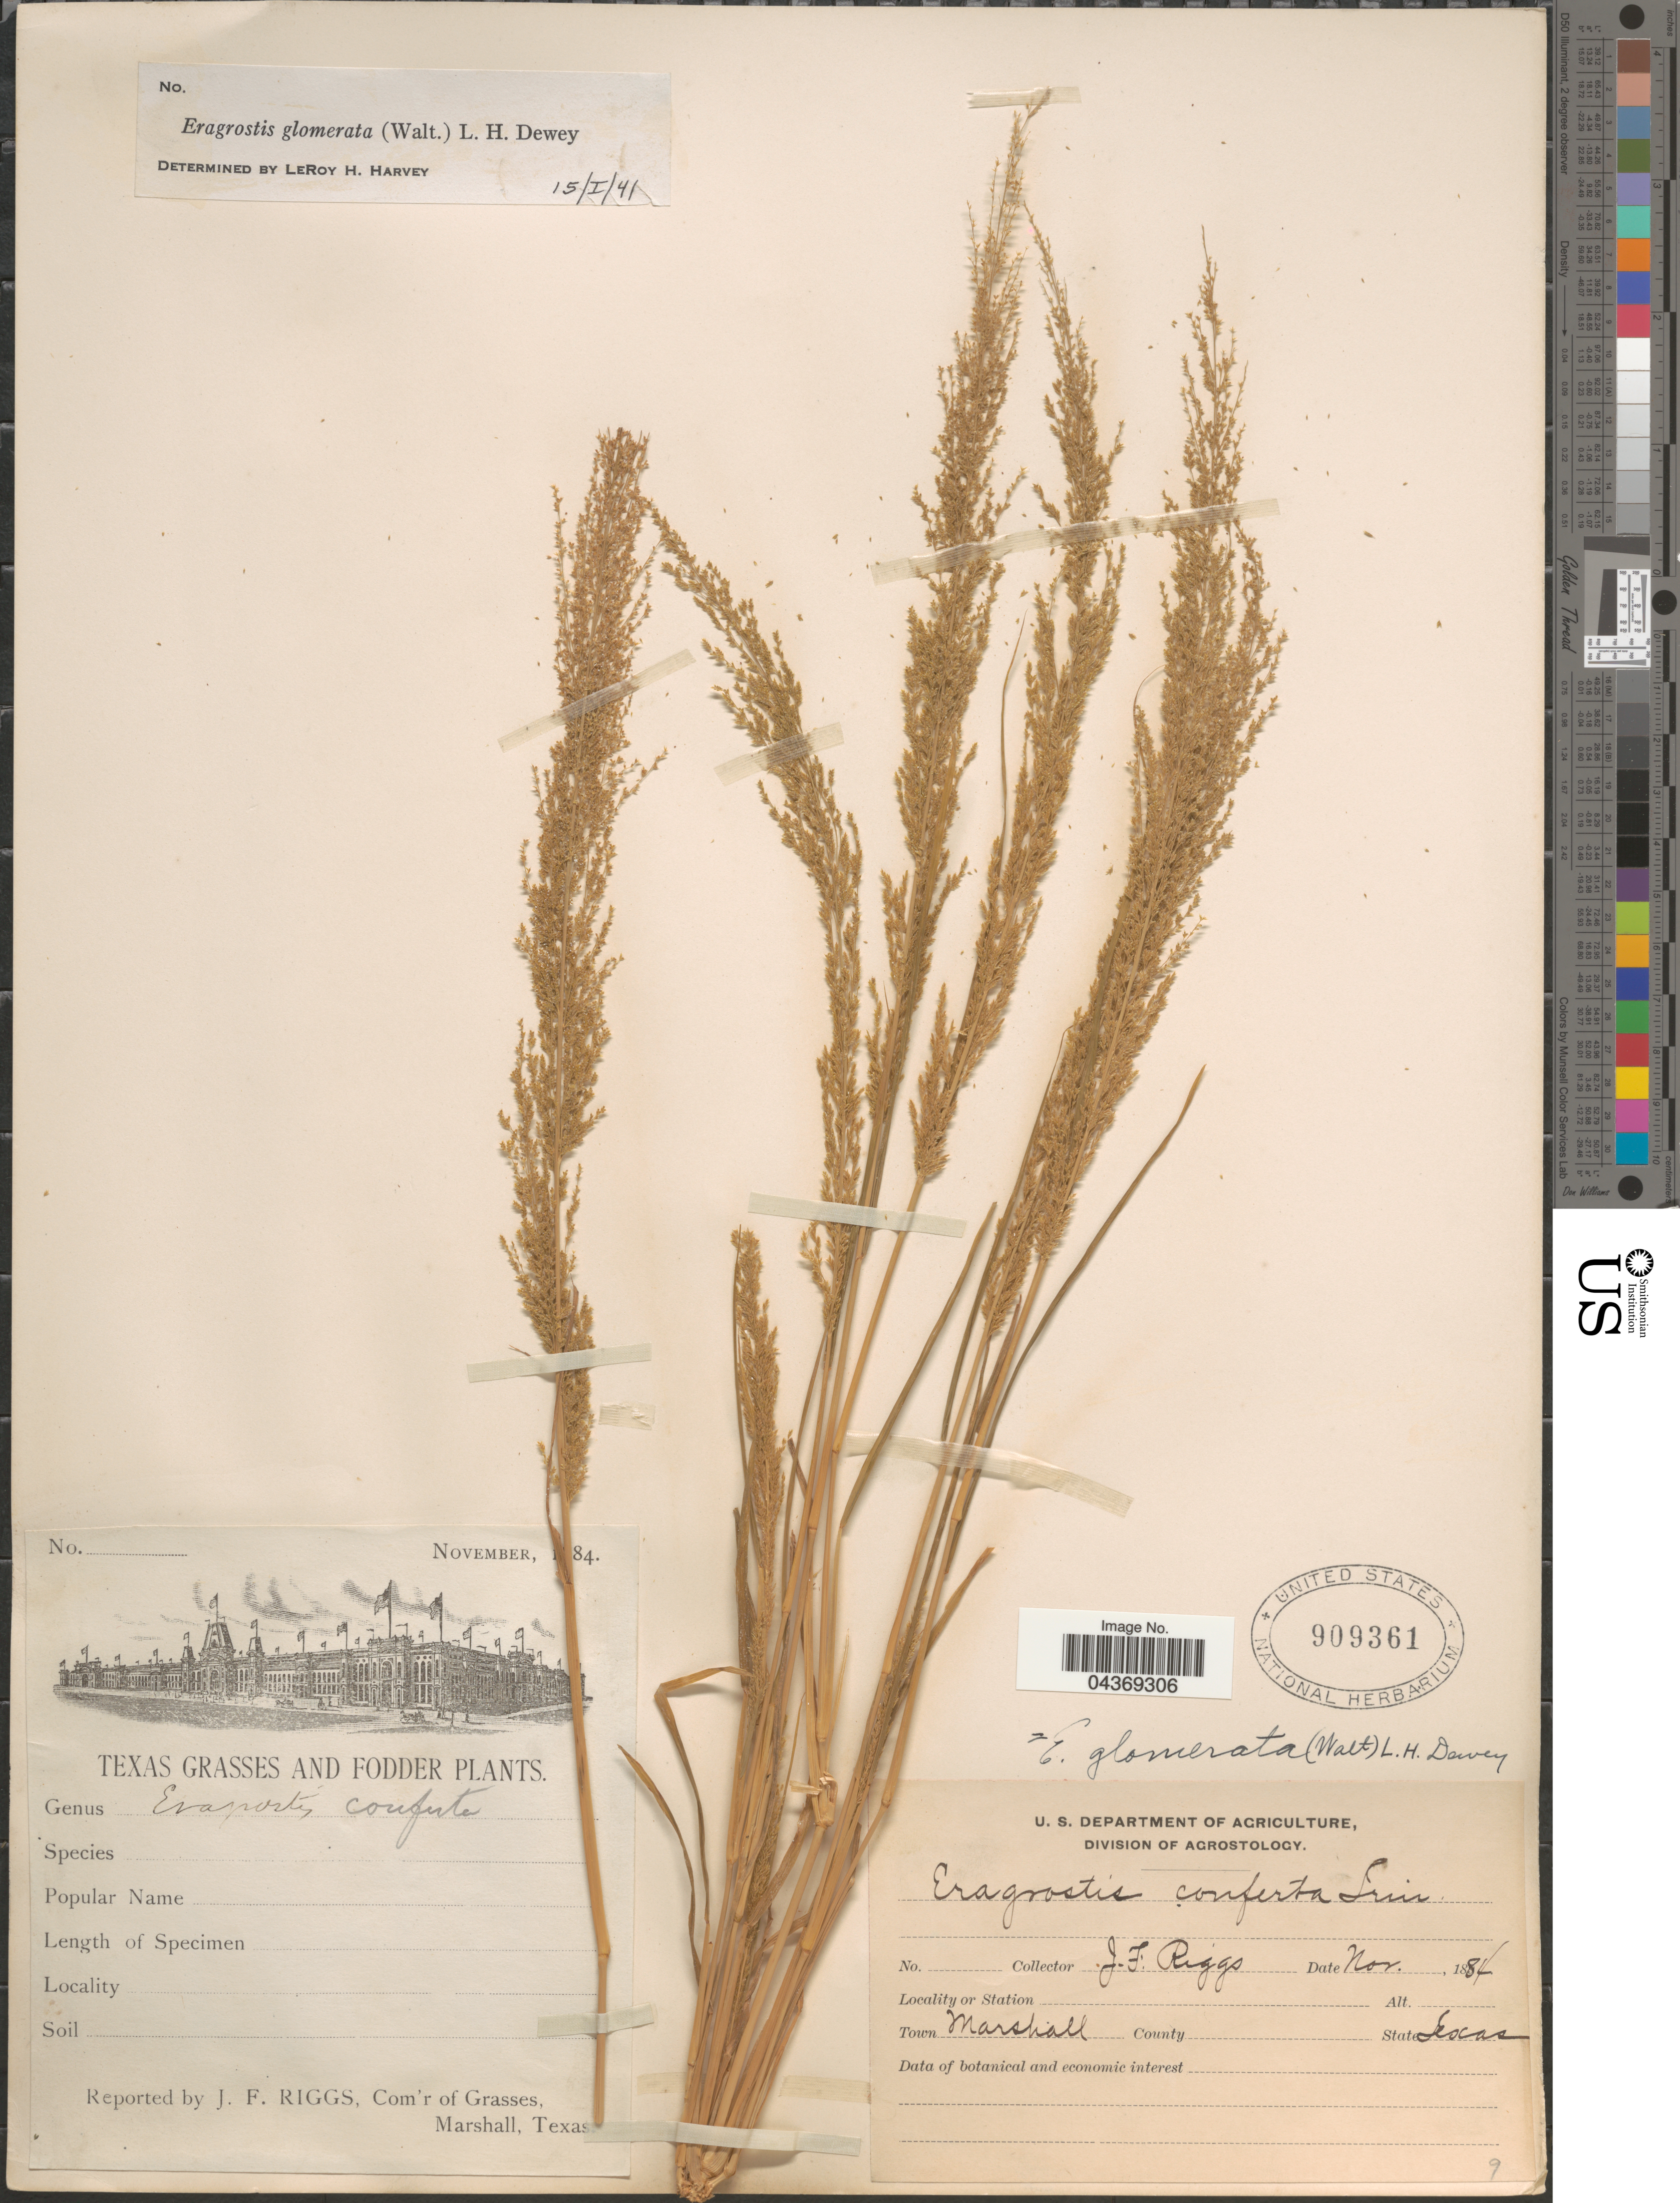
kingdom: Plantae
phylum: Tracheophyta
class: Liliopsida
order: Poales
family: Poaceae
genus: Eragrostis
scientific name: Eragrostis japonica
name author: (Thunb.) Trin.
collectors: J. Riggs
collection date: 1884-11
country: United States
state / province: Texas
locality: Town Marshall.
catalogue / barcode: US 909361